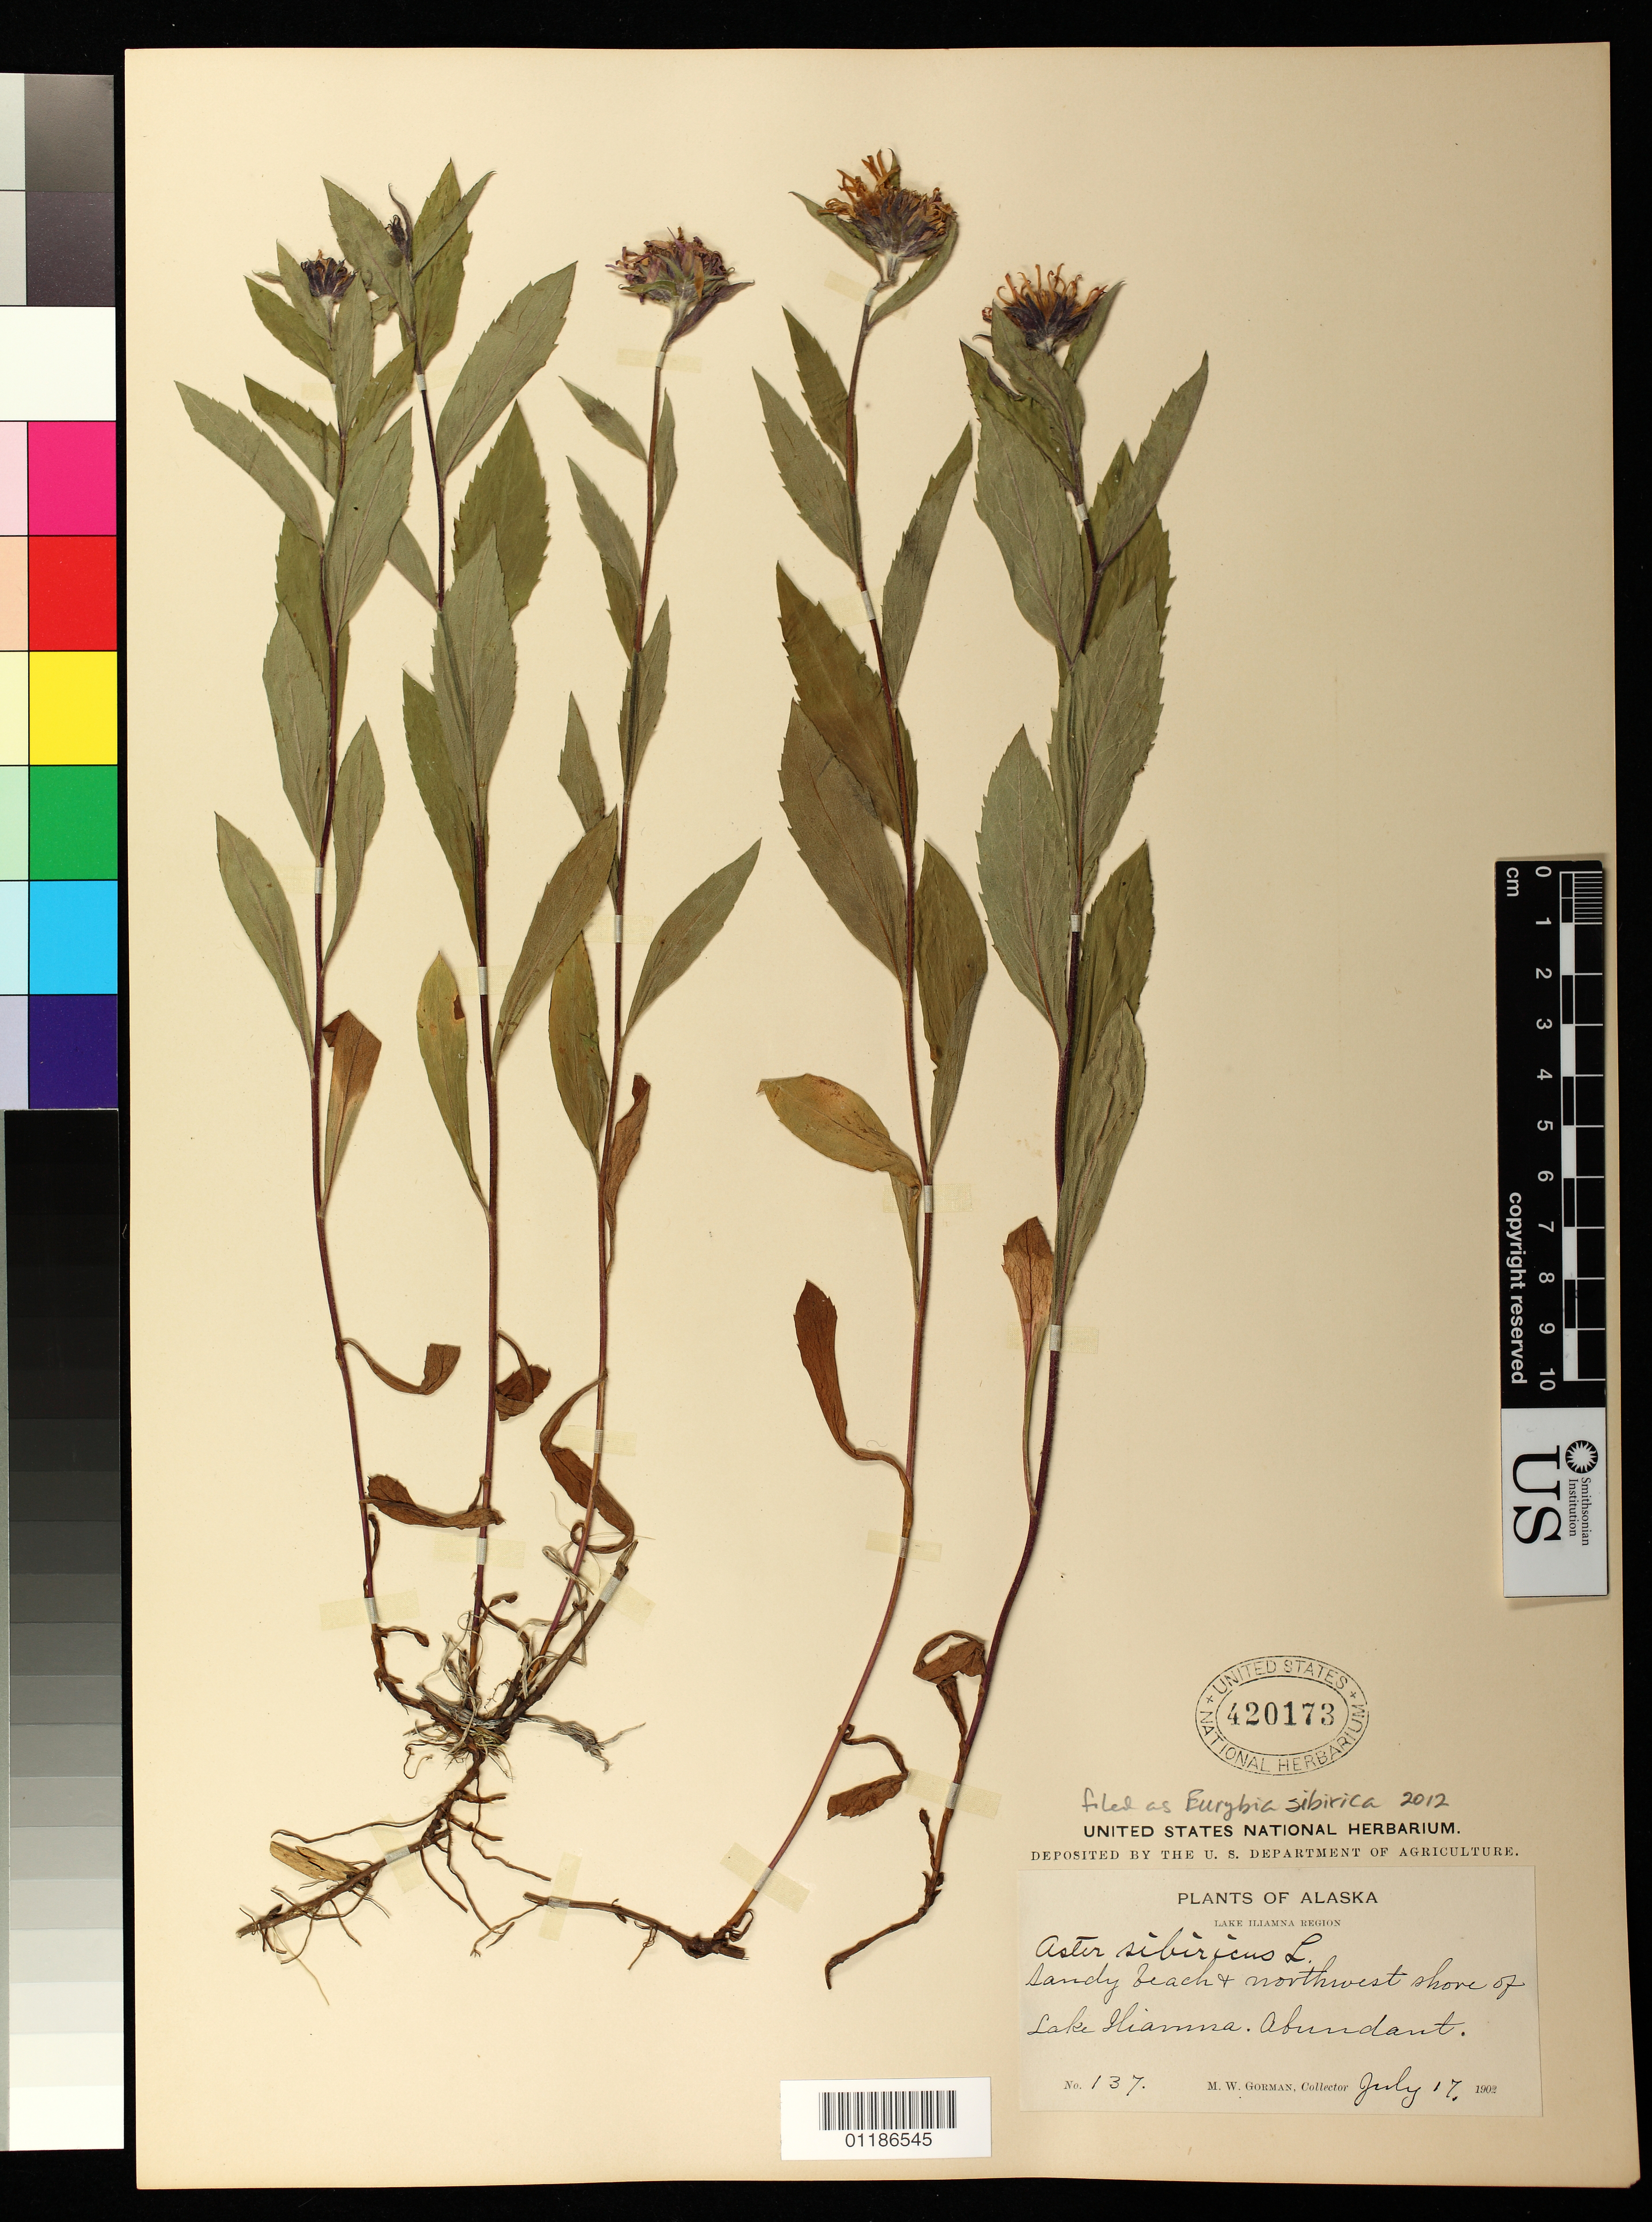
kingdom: Plantae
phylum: Tracheophyta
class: Magnoliopsida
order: Asterales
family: Asteraceae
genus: Eurybia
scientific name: Eurybia sibirica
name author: (L.) G.L. Nesom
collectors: M. W. Gorman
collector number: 137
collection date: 1902-07-17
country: United States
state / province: Alaska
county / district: Lake and Peninsula Borough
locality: Sandy beach and northwest shore of Lake Iliamna.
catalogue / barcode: US 420173